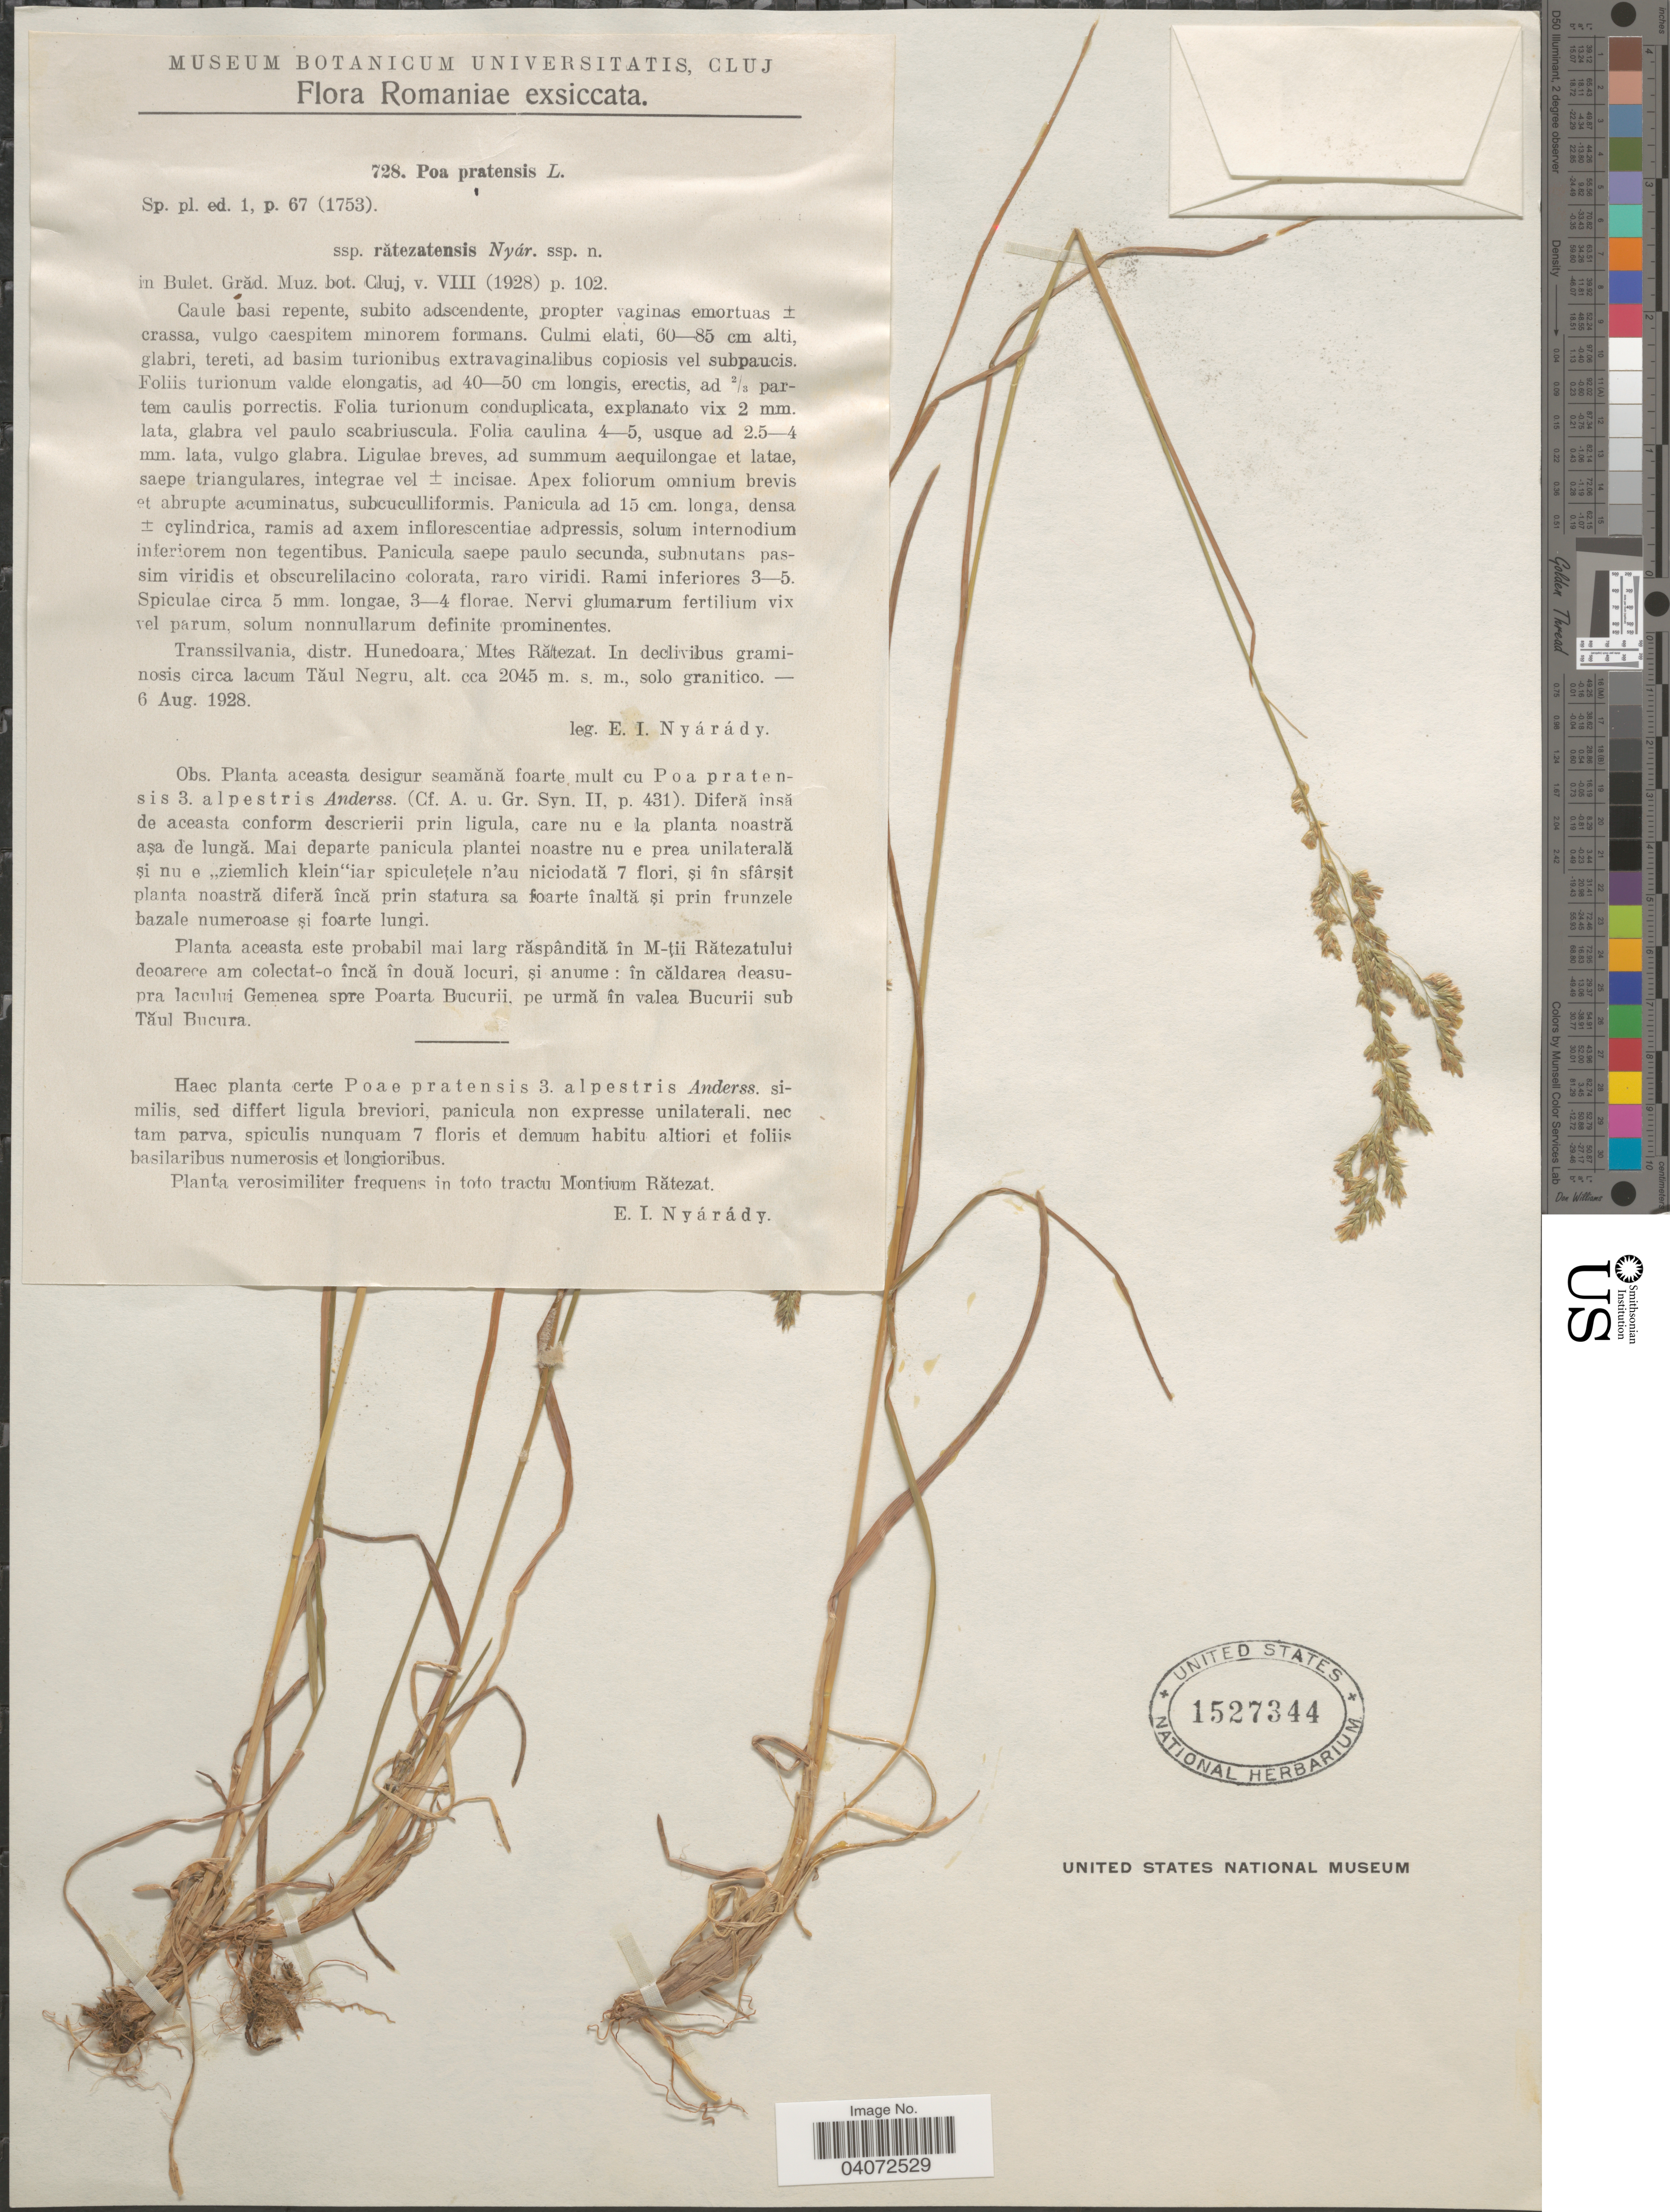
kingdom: Plantae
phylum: Tracheophyta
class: Liliopsida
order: Poales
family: Poaceae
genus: Poa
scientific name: Poa pratensis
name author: L.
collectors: E. Nyárády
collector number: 728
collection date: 1928-08-06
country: Romania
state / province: Hunedoara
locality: Transsilvania, distr. Hunedoara, Mtes Rătezat. In declivibus graminosis circa lacum Tăul Negru.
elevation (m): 2045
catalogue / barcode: US 1527344